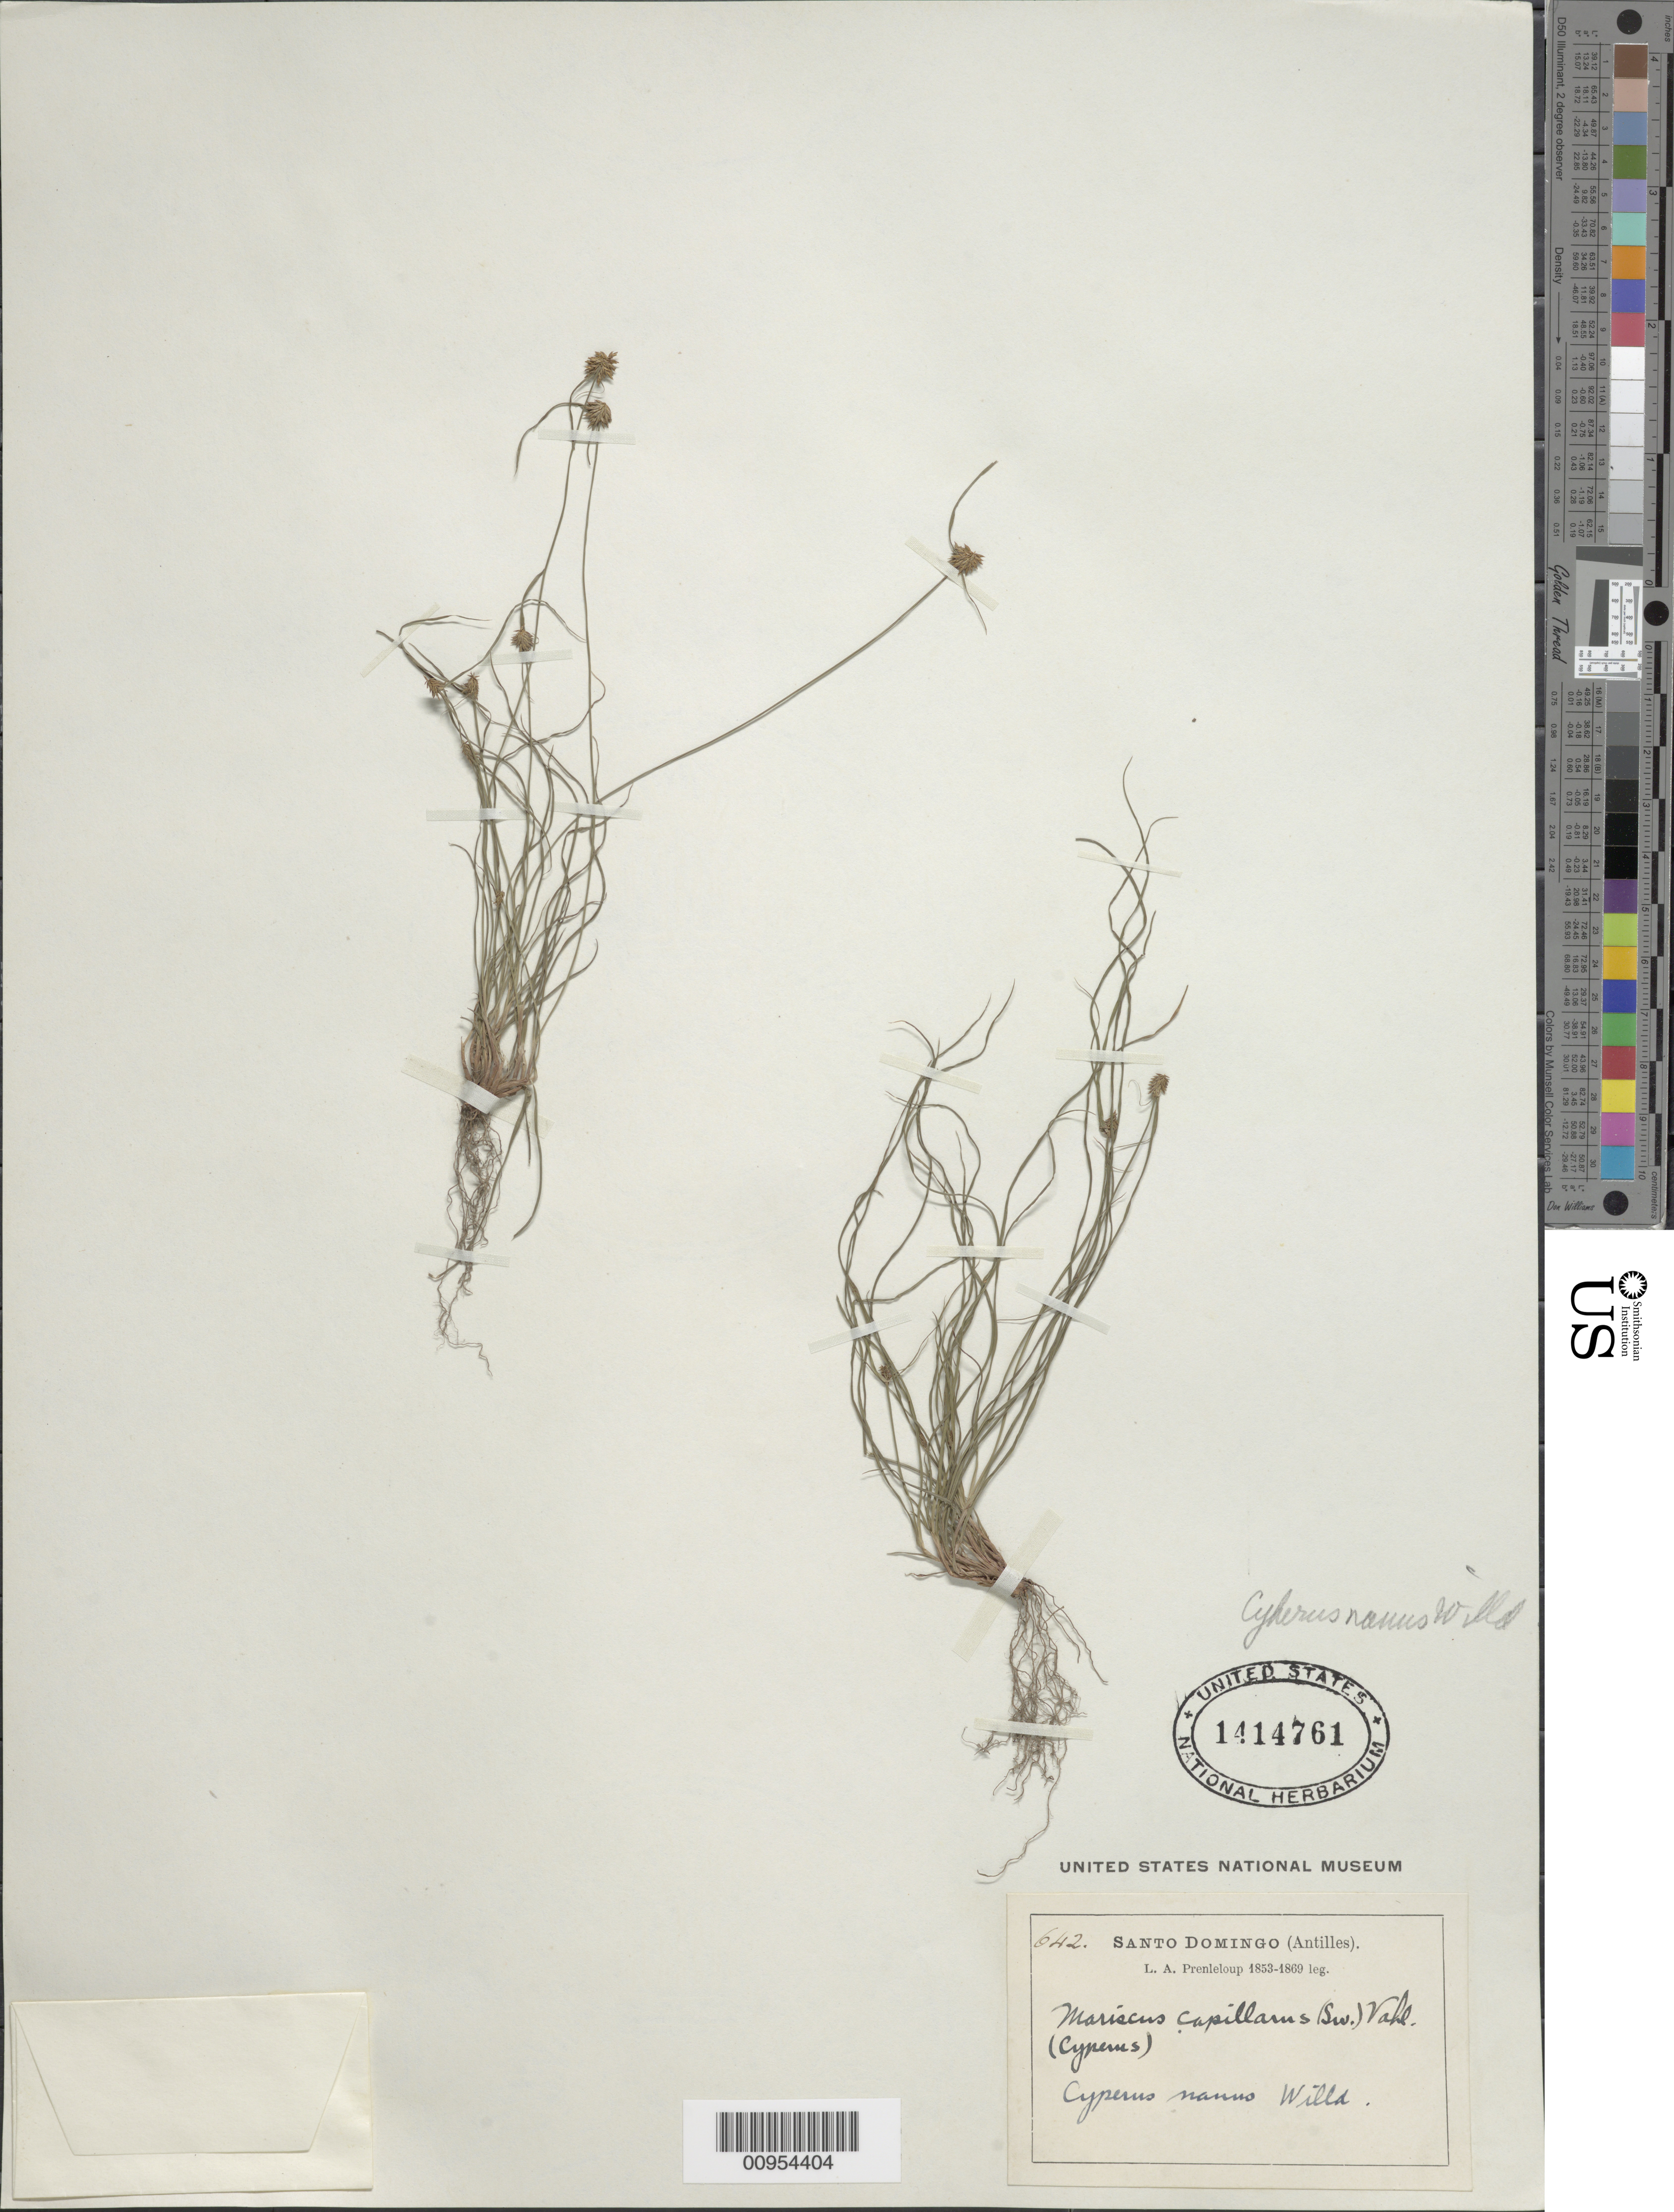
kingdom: Plantae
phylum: Tracheophyta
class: Liliopsida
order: Poales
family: Cyperaceae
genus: Cyperus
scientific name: Cyperus nanus var. nanus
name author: Willd.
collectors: L. Prenleloup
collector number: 642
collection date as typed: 1853 to -- --- 1869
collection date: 1853/1869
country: Dominican Republic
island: Hispaniola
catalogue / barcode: US 1414761